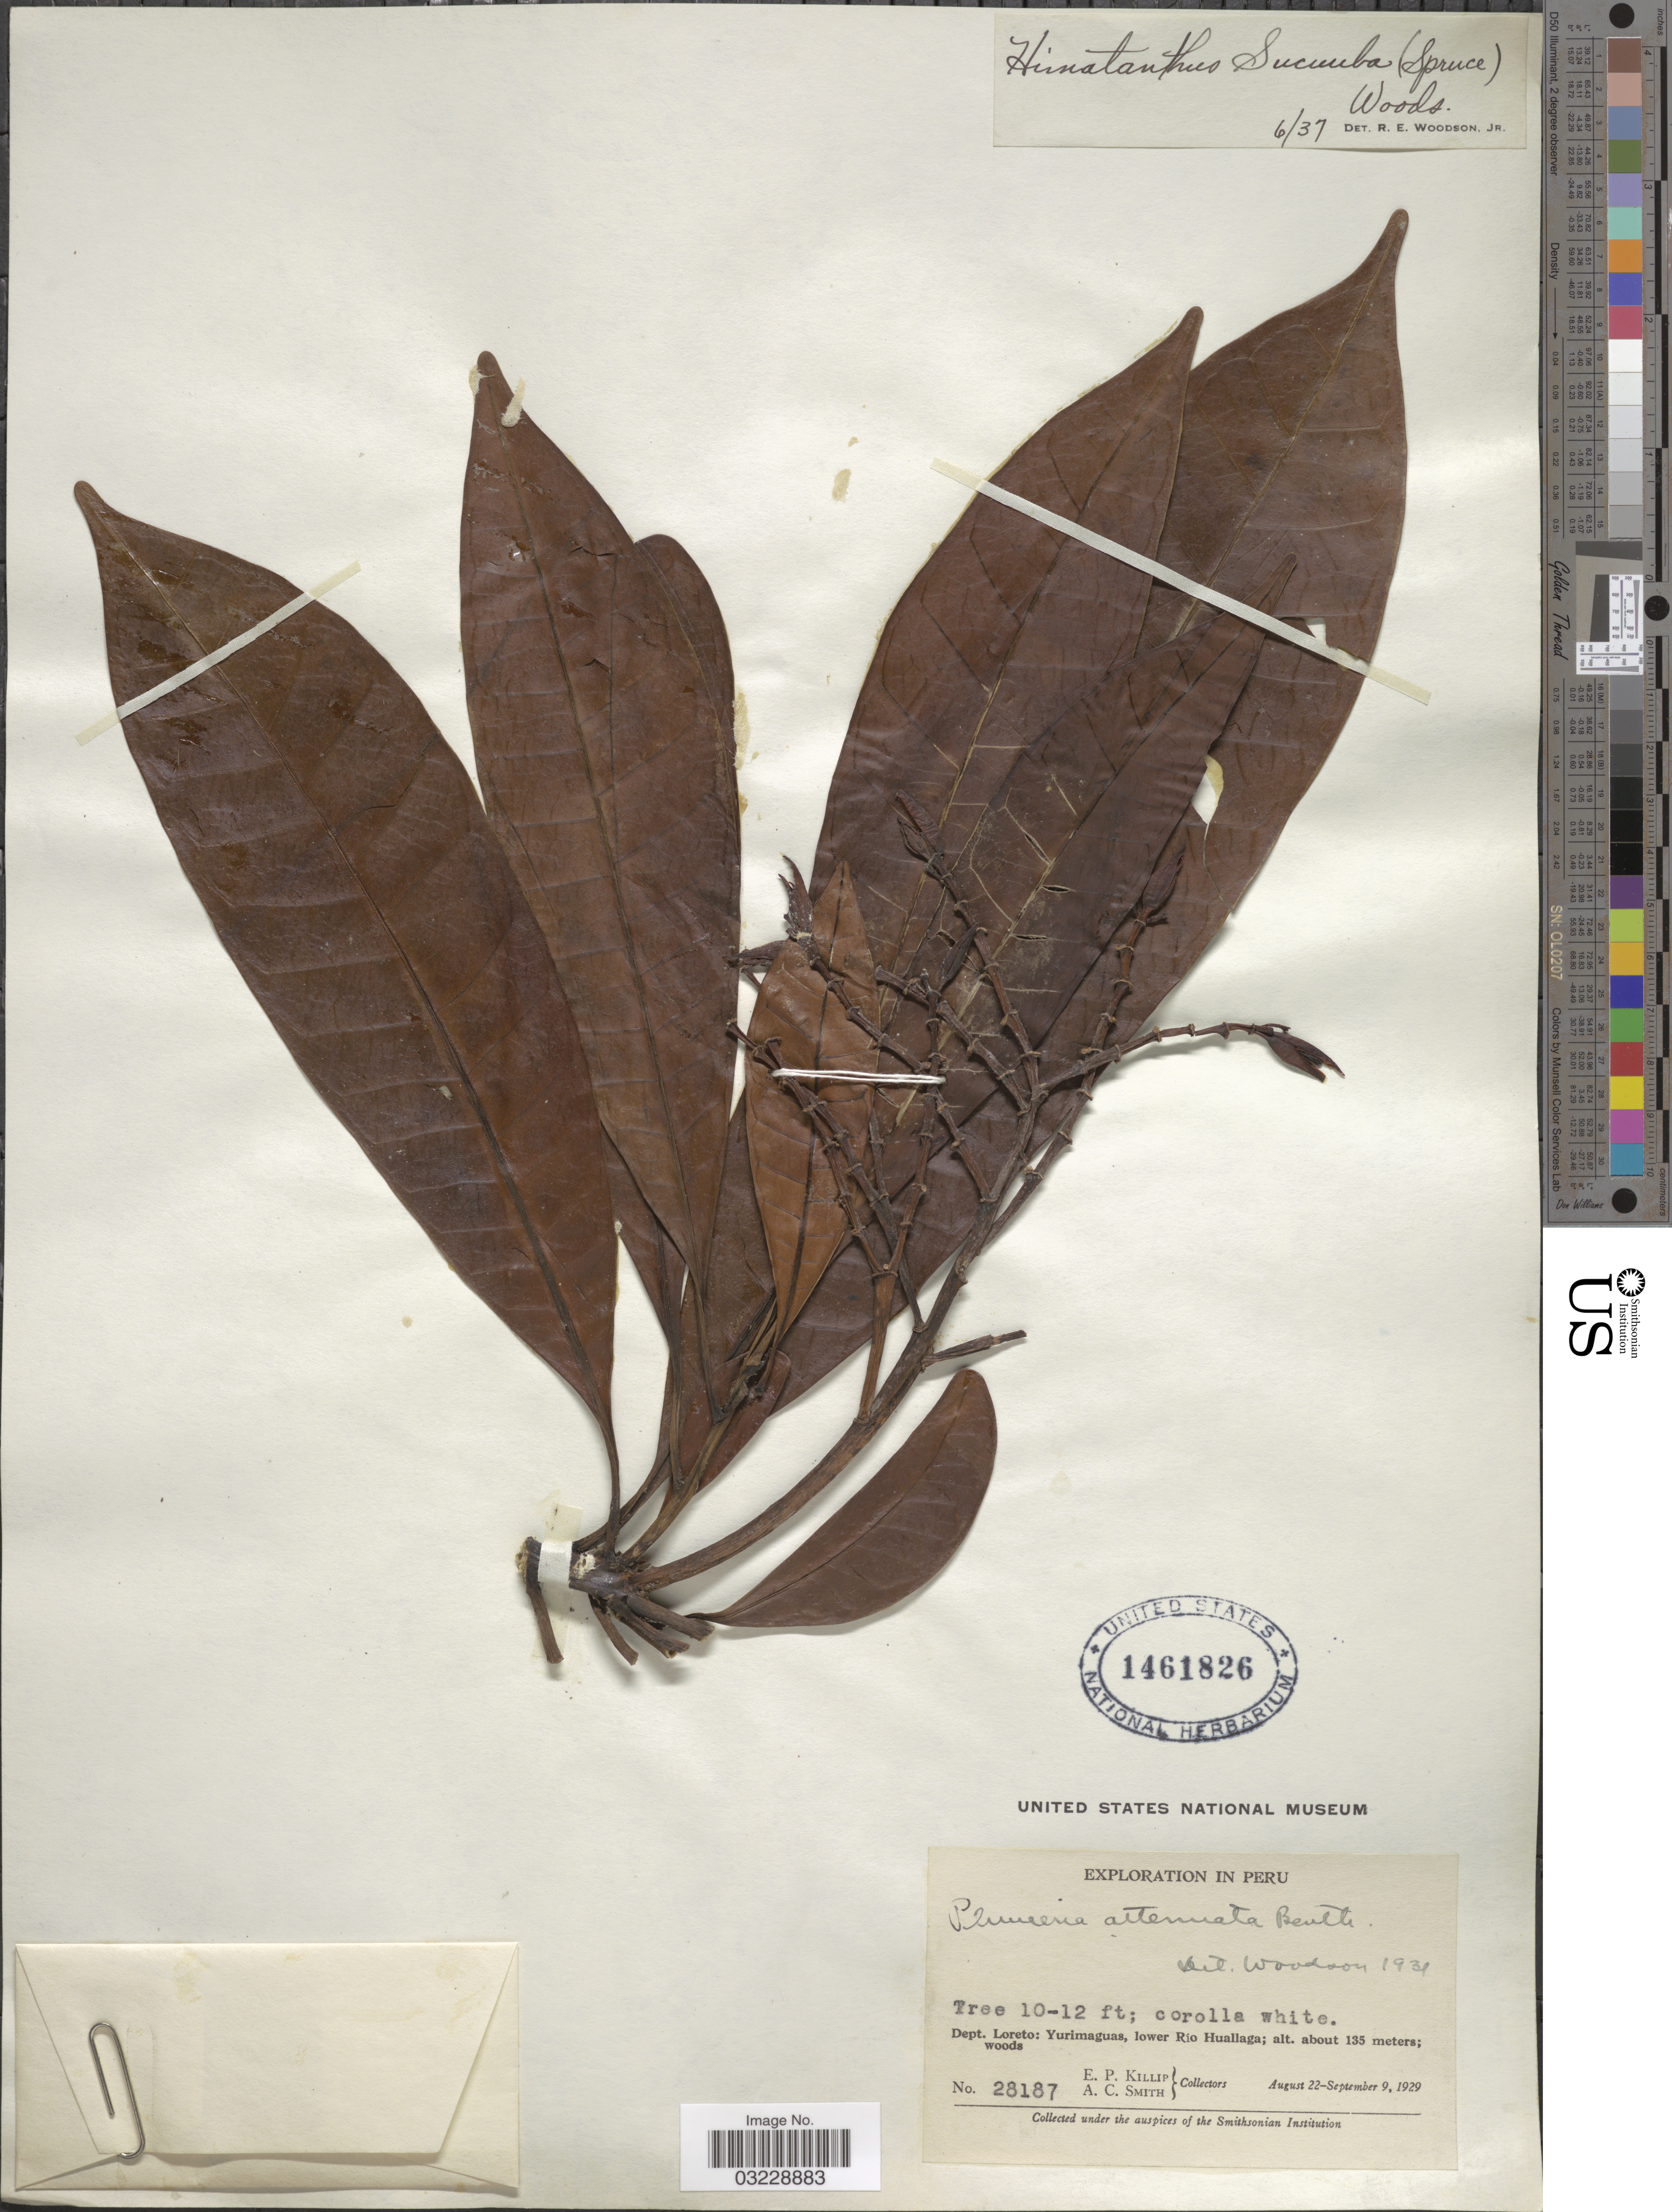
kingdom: Plantae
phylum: Tracheophyta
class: Magnoliopsida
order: Gentianales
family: Apocynaceae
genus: Himatanthus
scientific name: Himatanthus sucuuba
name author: (Spruce) Woodson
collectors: E. P. Killip & A. C. Smith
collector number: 28187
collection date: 1929-08-22/1929-09-09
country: Peru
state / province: Loreto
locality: Dept. Loreto: Yurimaguas, lower Río Huallaga.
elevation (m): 135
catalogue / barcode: US 1461826